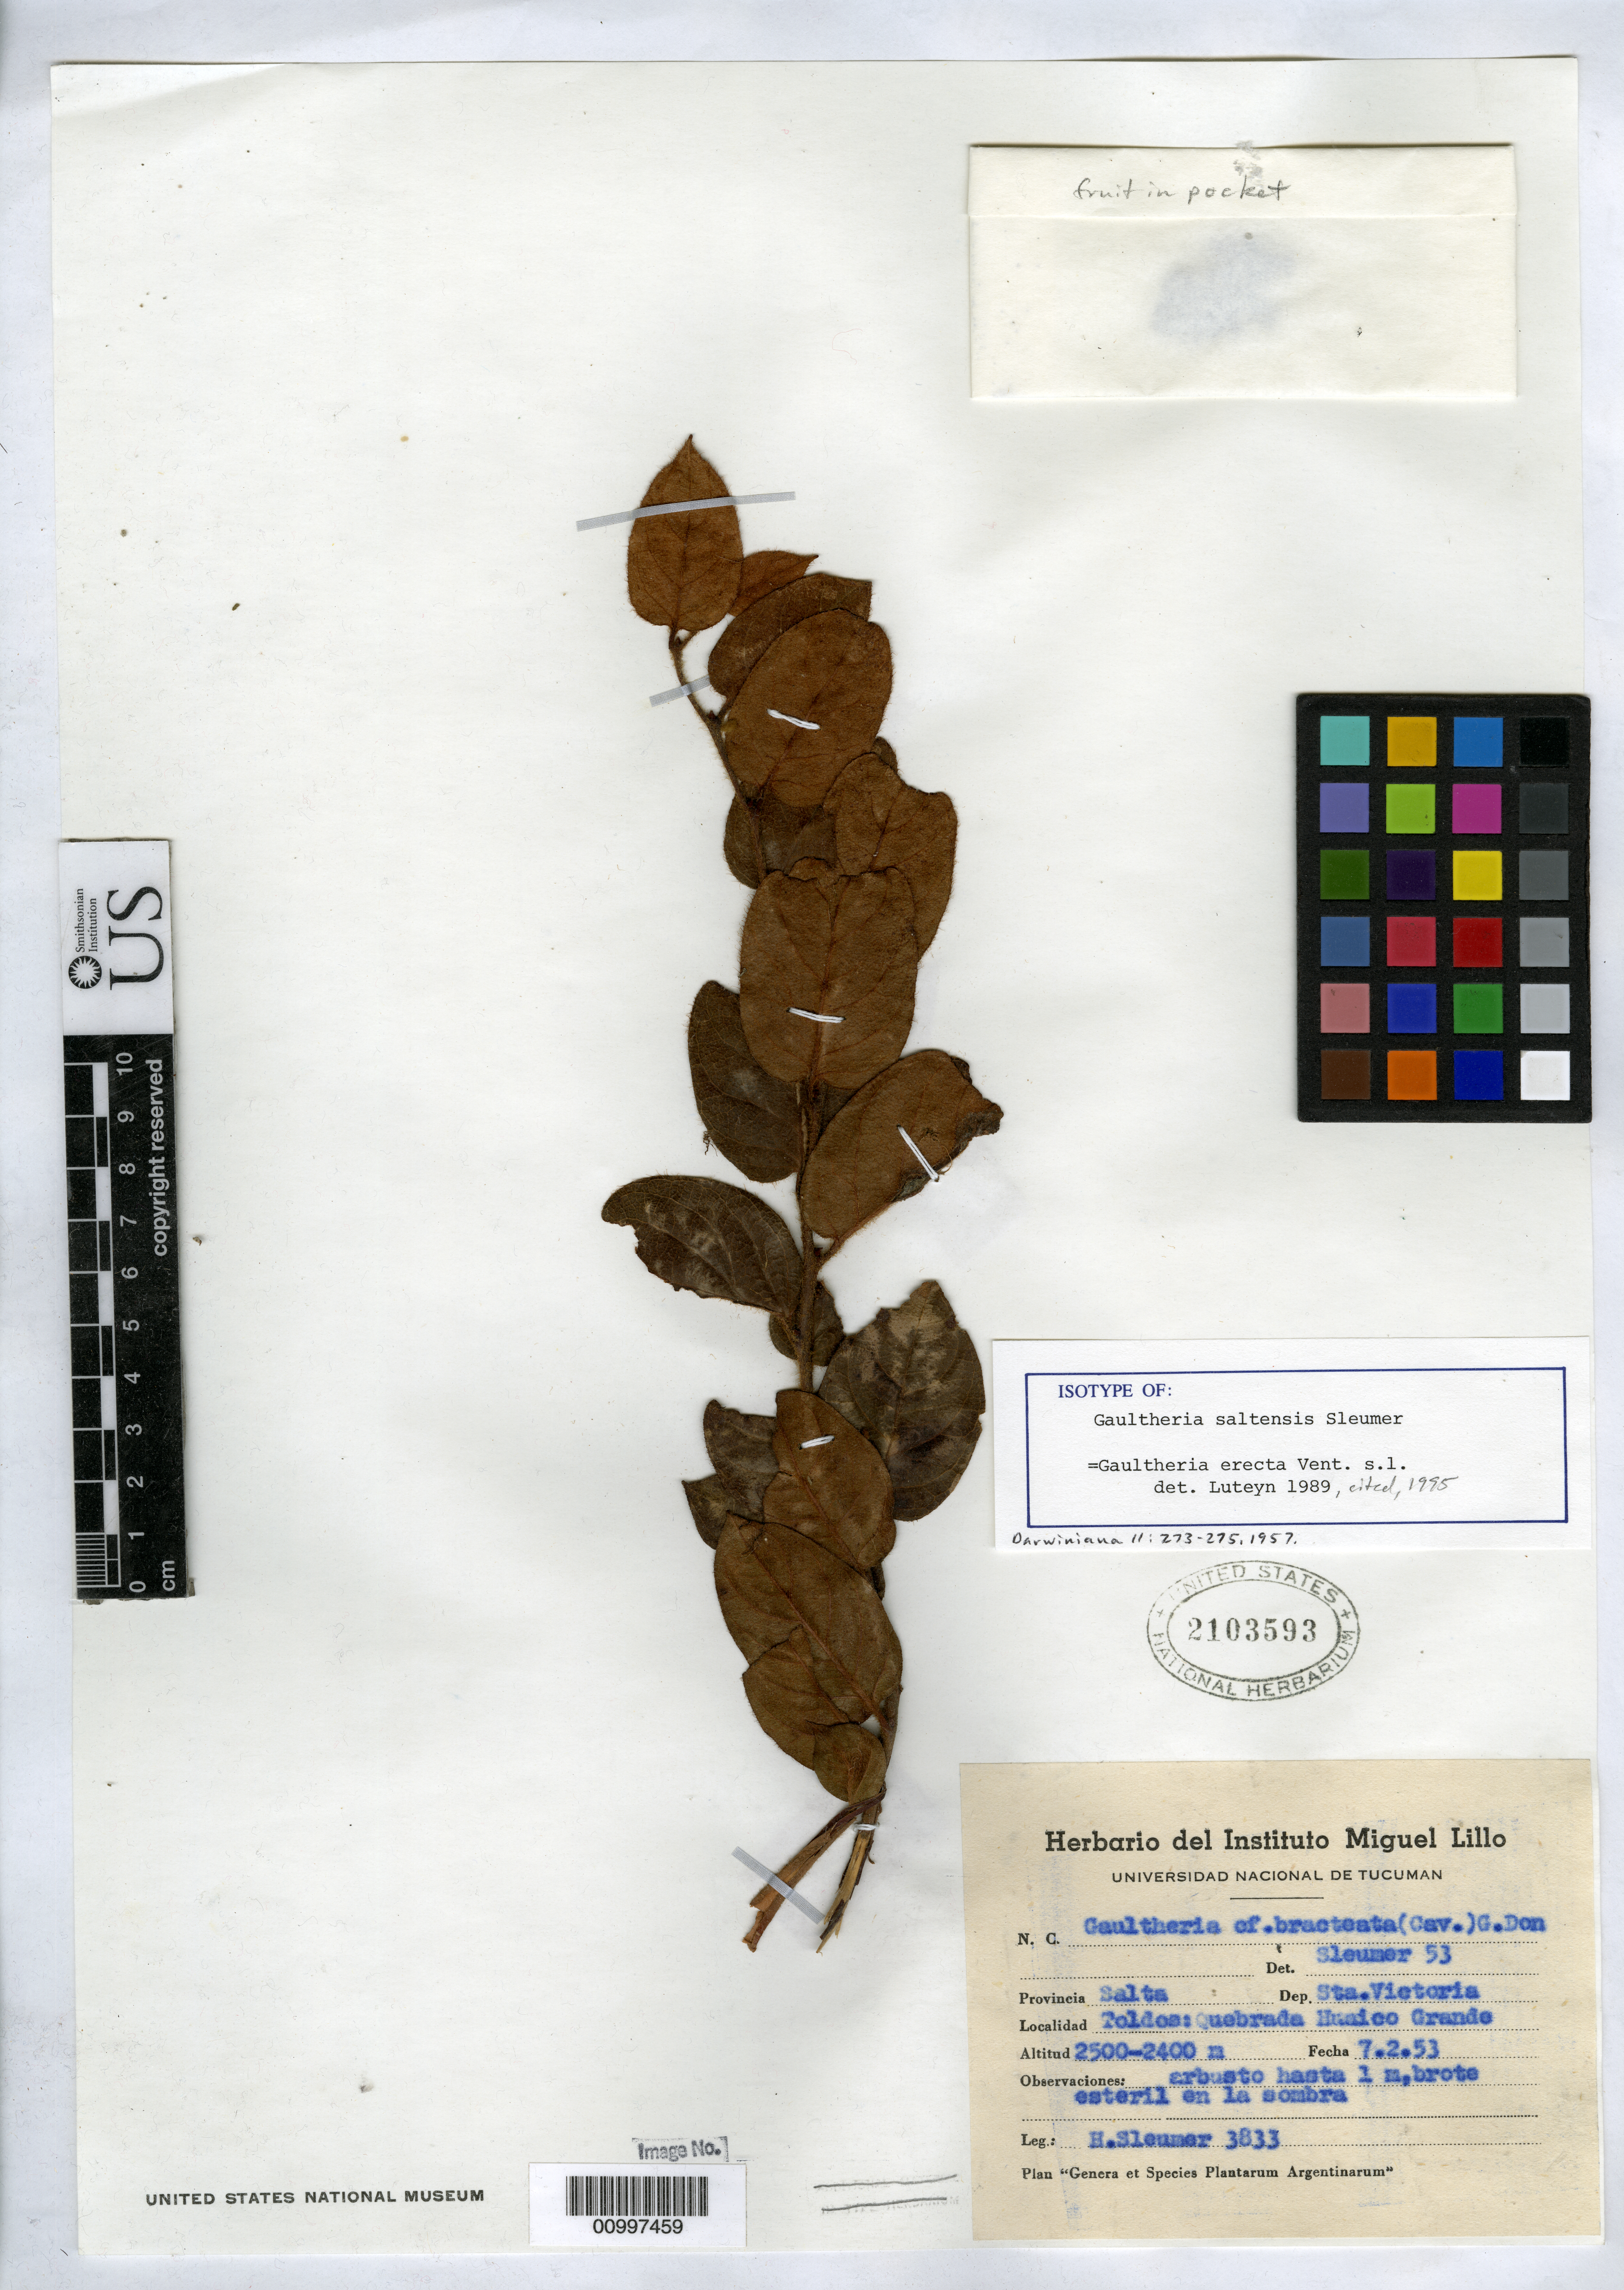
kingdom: Plantae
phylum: Tracheophyta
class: Magnoliopsida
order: Ericales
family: Ericaceae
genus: Gaultheria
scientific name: Gaultheria saltensis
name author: Sleumer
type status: Isotype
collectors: H. O. Sleumer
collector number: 3833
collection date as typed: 07 Feb 1953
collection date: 1953-02-07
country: Argentina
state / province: Salta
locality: Dept. Sta. Victoria, Toldos: Quebrada Huaico Grande.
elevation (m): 2500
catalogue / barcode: US 2103593